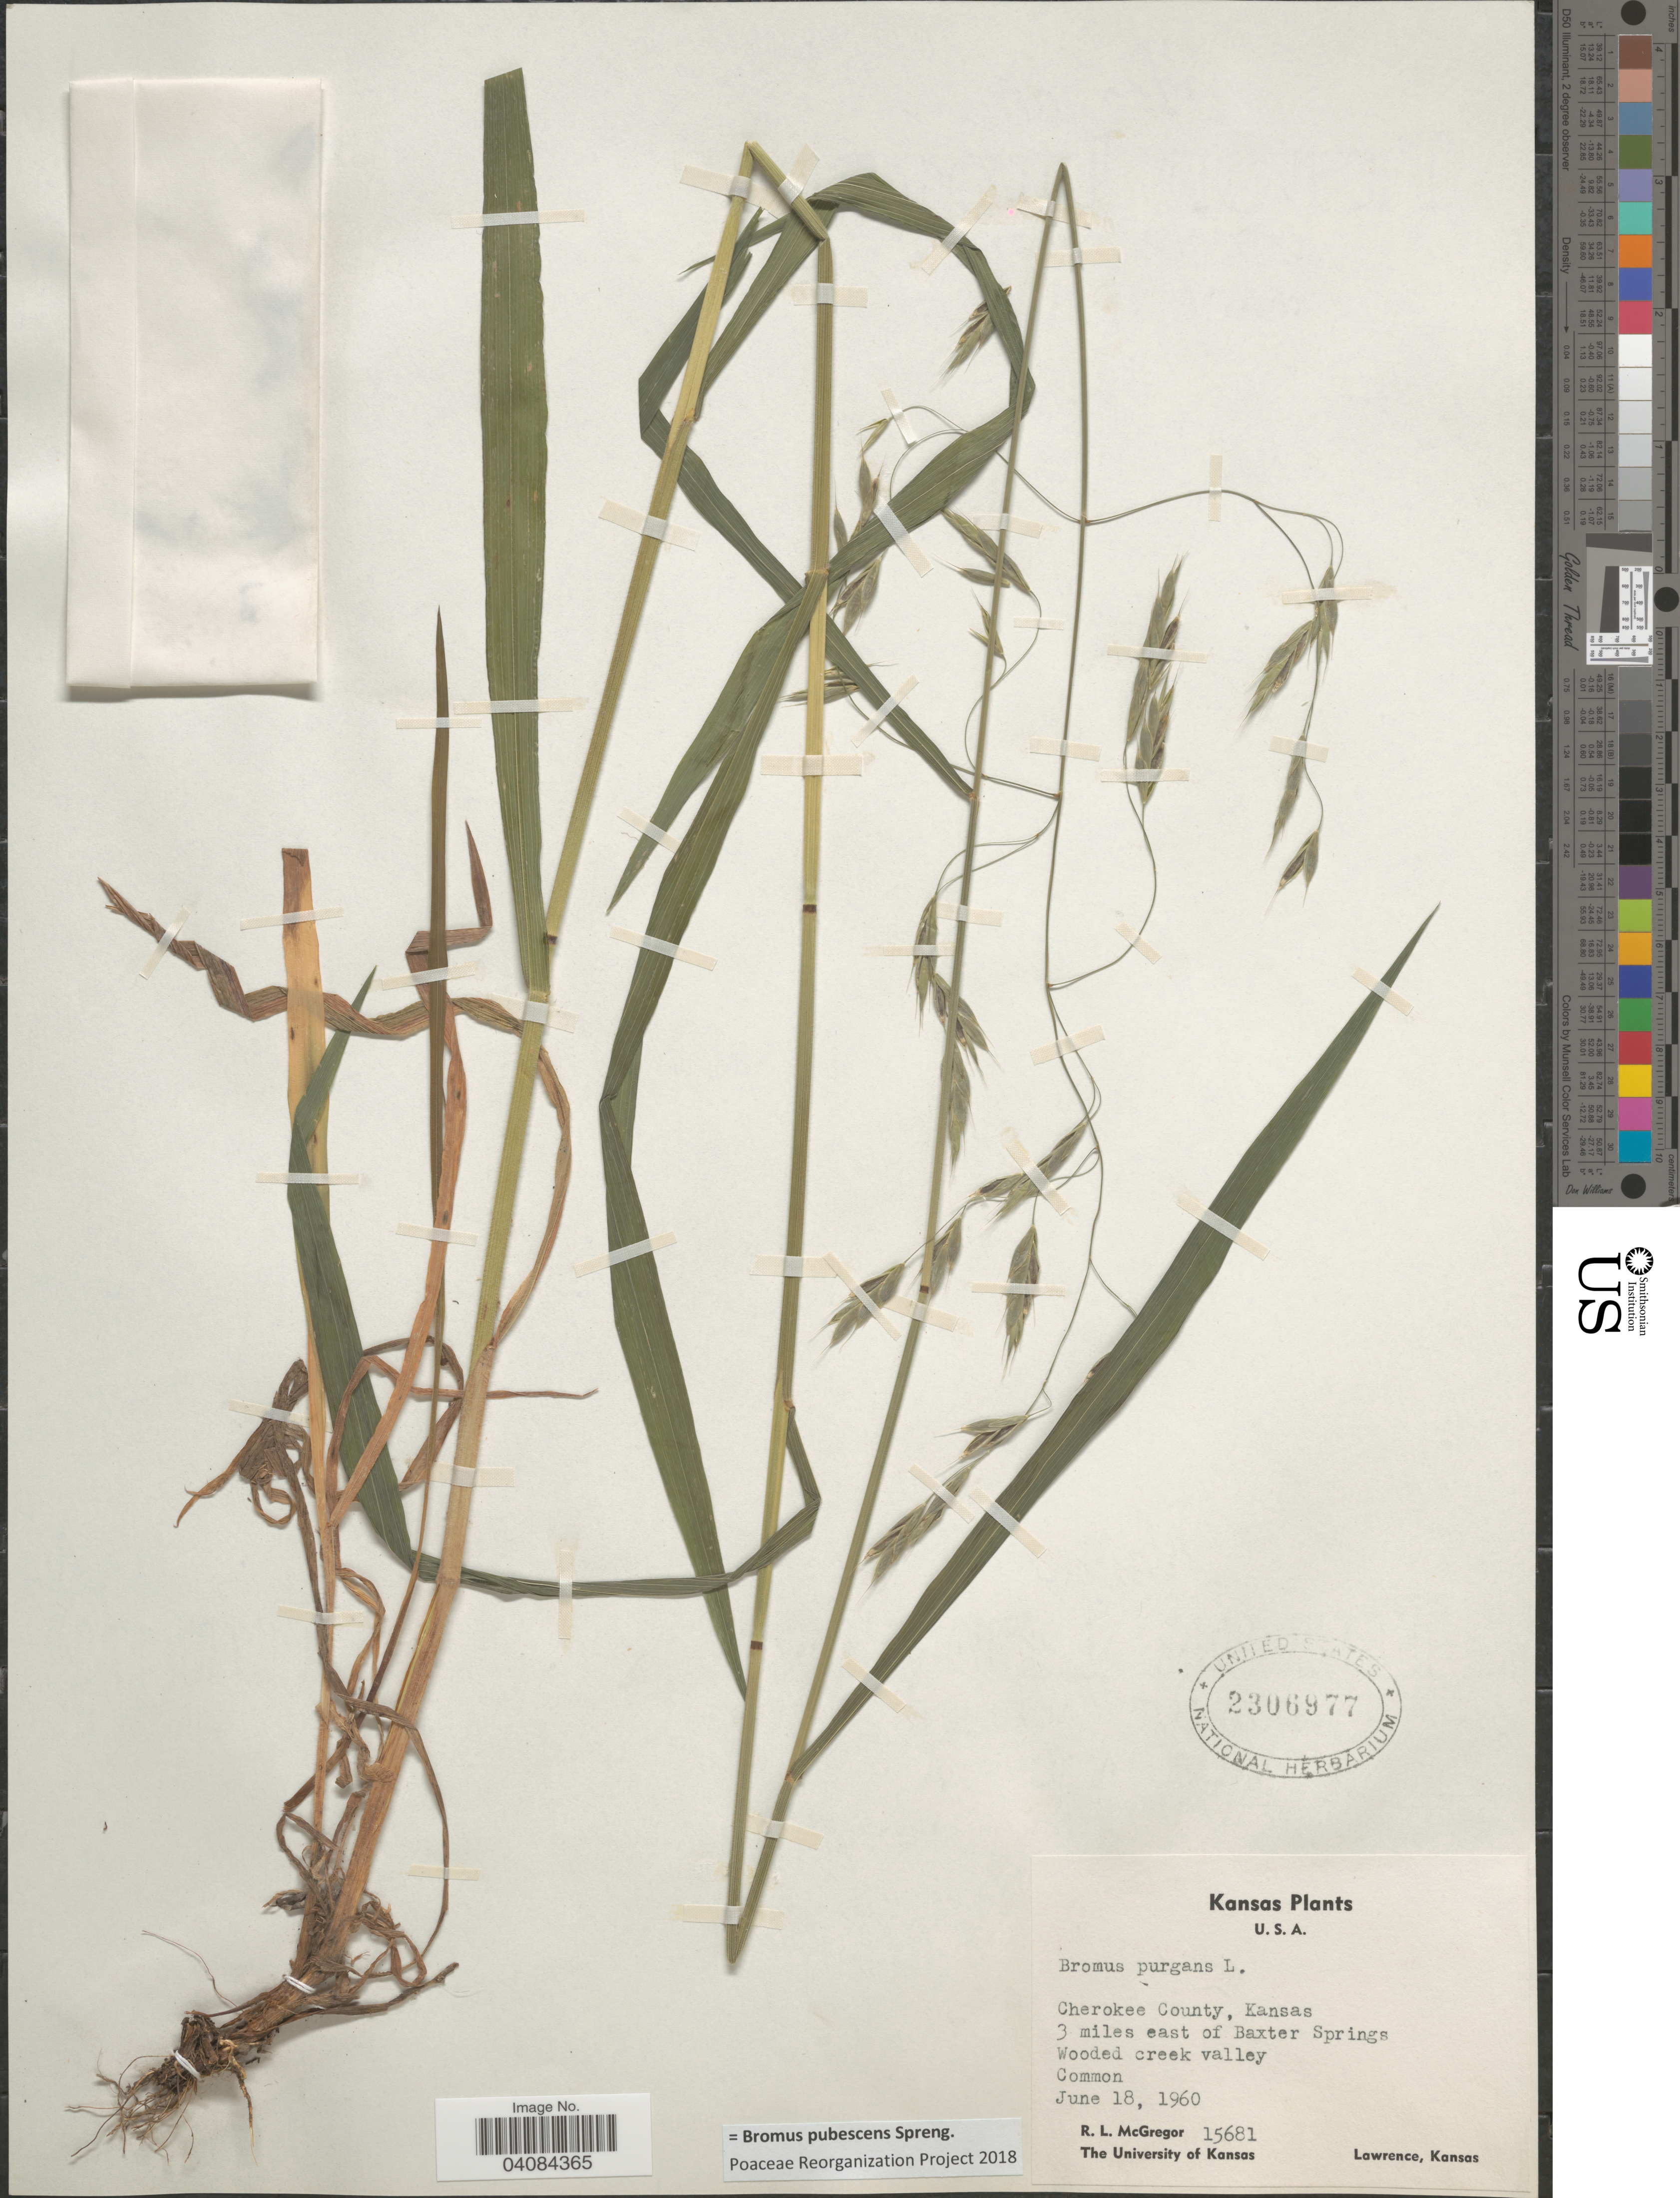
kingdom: Plantae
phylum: Tracheophyta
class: Liliopsida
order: Poales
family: Poaceae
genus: Bromus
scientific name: Bromus pubescens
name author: Muhl. ex Willd.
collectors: R. McGregor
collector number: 15681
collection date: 1960-06-18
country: United States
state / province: Kansas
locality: Cherokee County, 3 miles east of Baxter Springs. Wooded creek valley.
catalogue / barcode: US 2306977